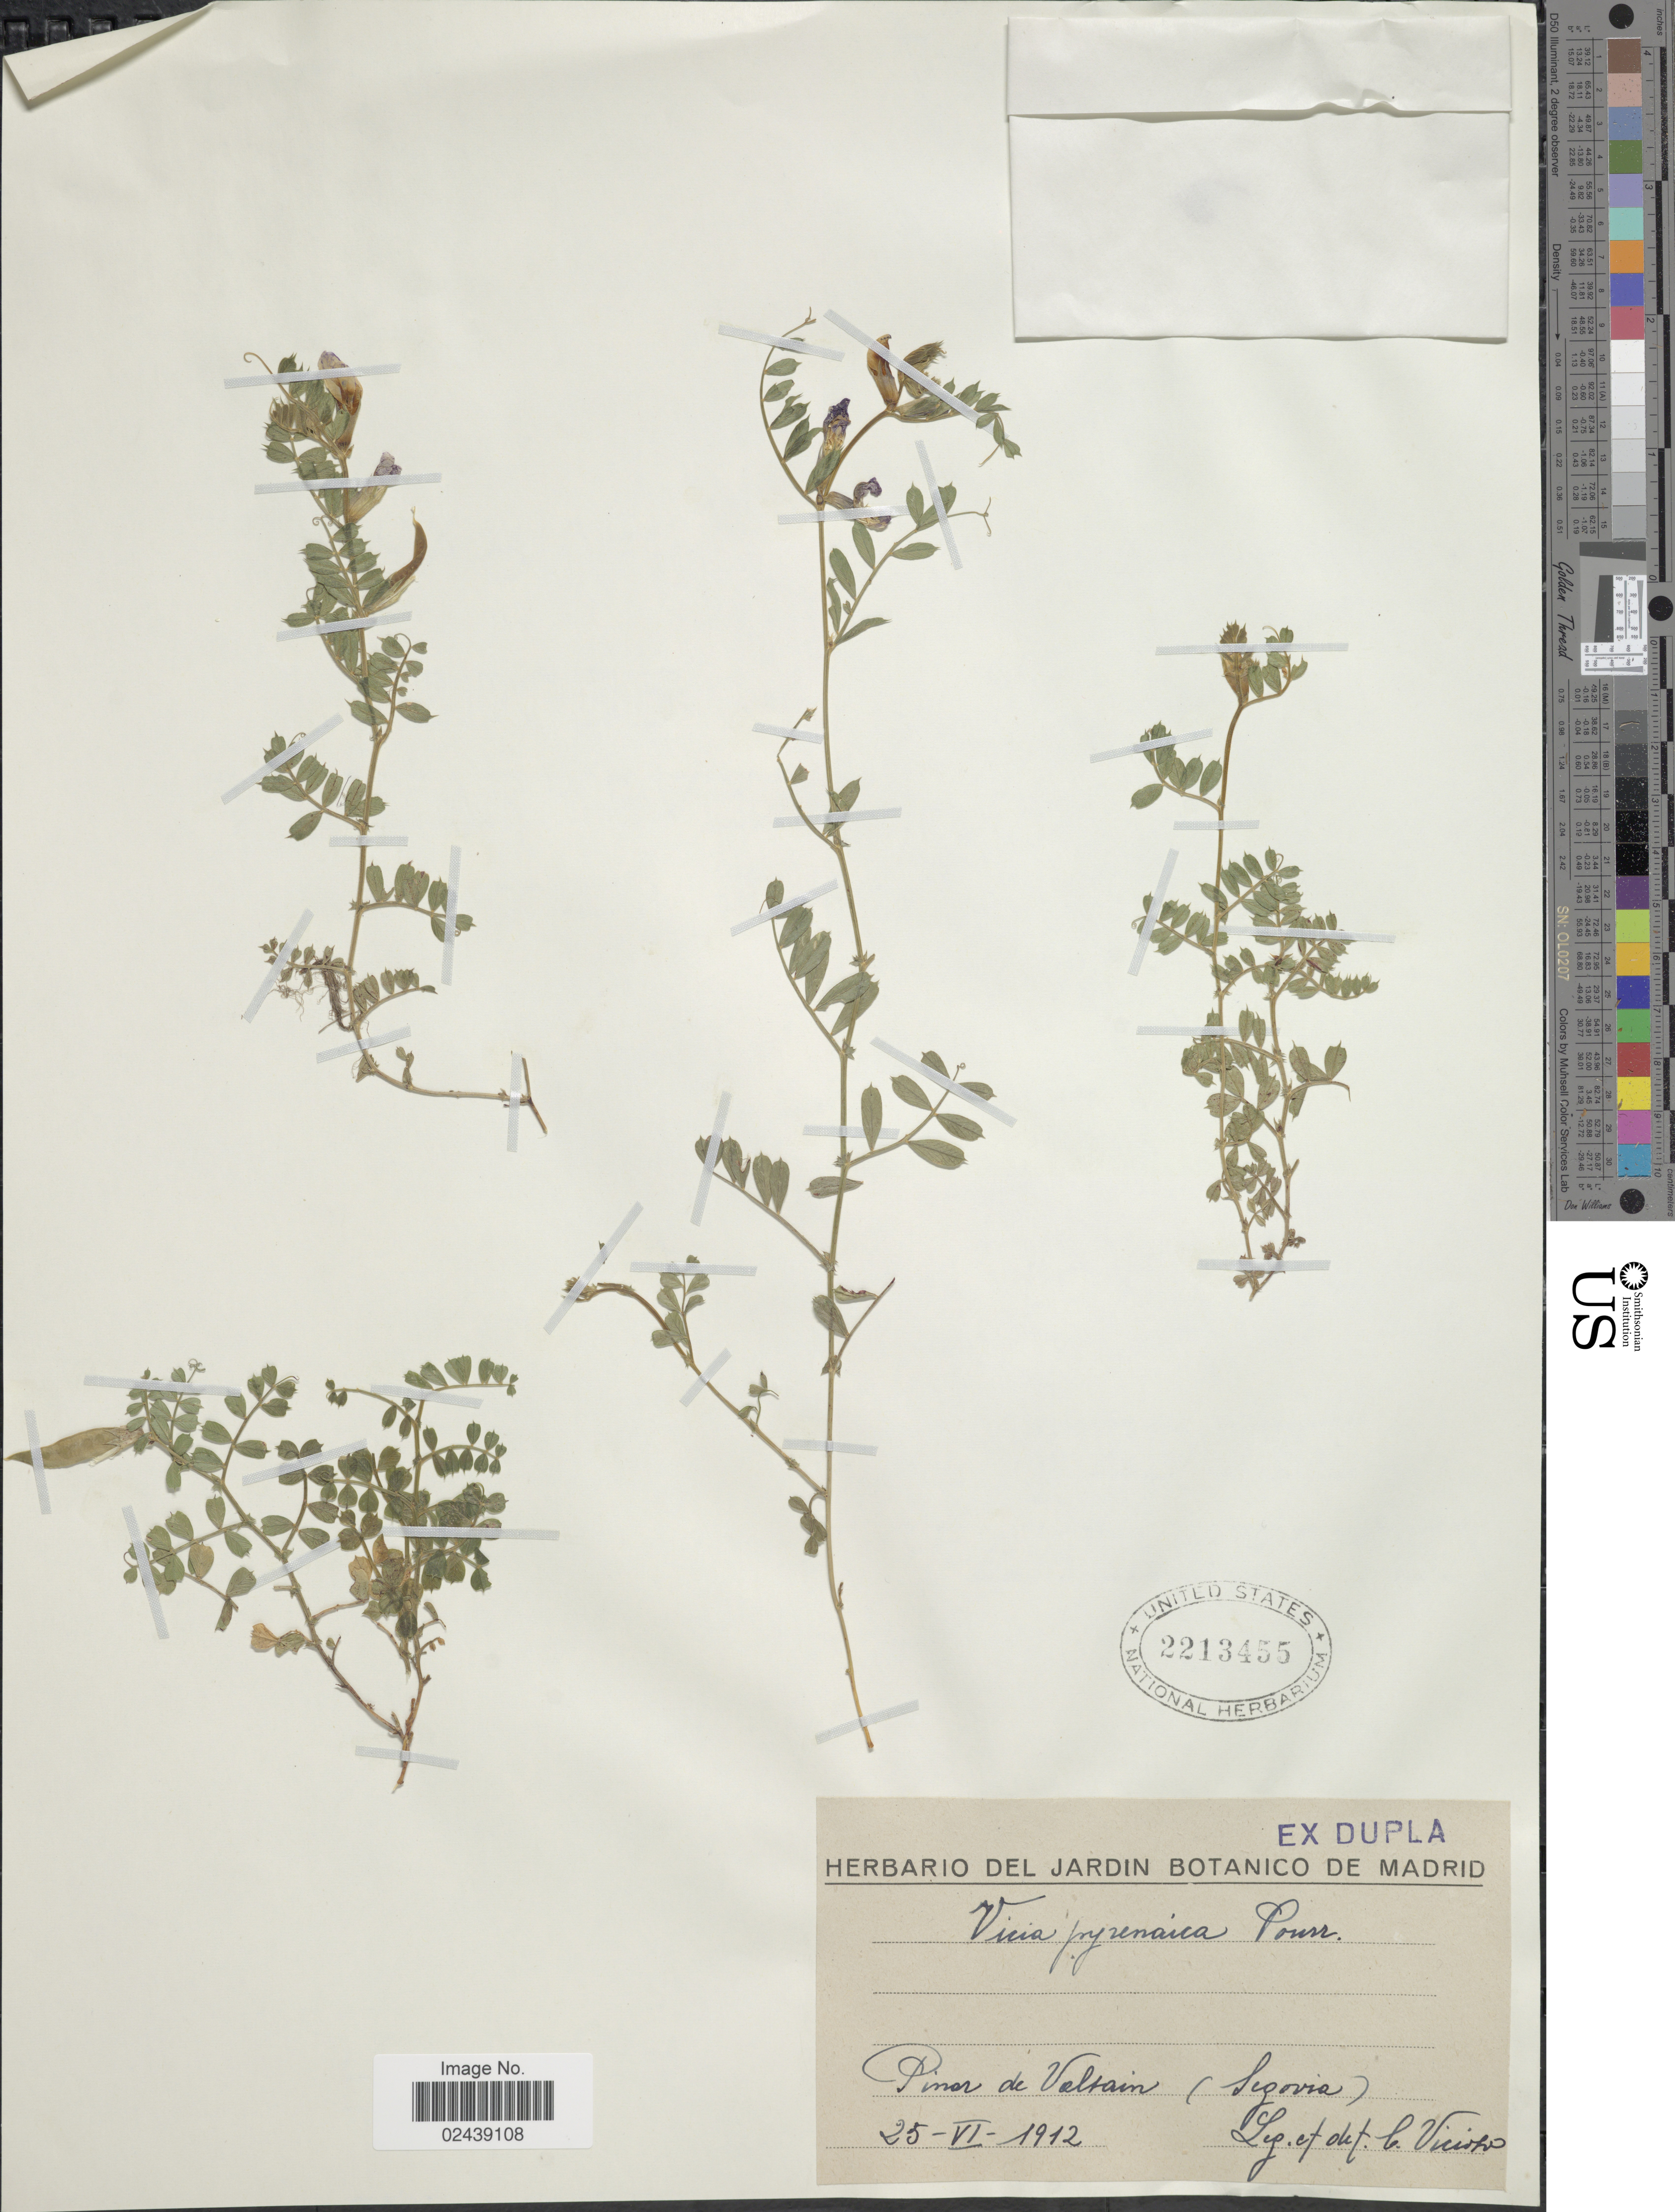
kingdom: Plantae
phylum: Tracheophyta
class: Magnoliopsida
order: Fabales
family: Fabaceae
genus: Vicia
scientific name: Vicia pyrenaica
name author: Pourr.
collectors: Viciono, C.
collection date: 1912-06-25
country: Spain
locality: Pinar De Valsain (Segovia)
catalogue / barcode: US 2213455